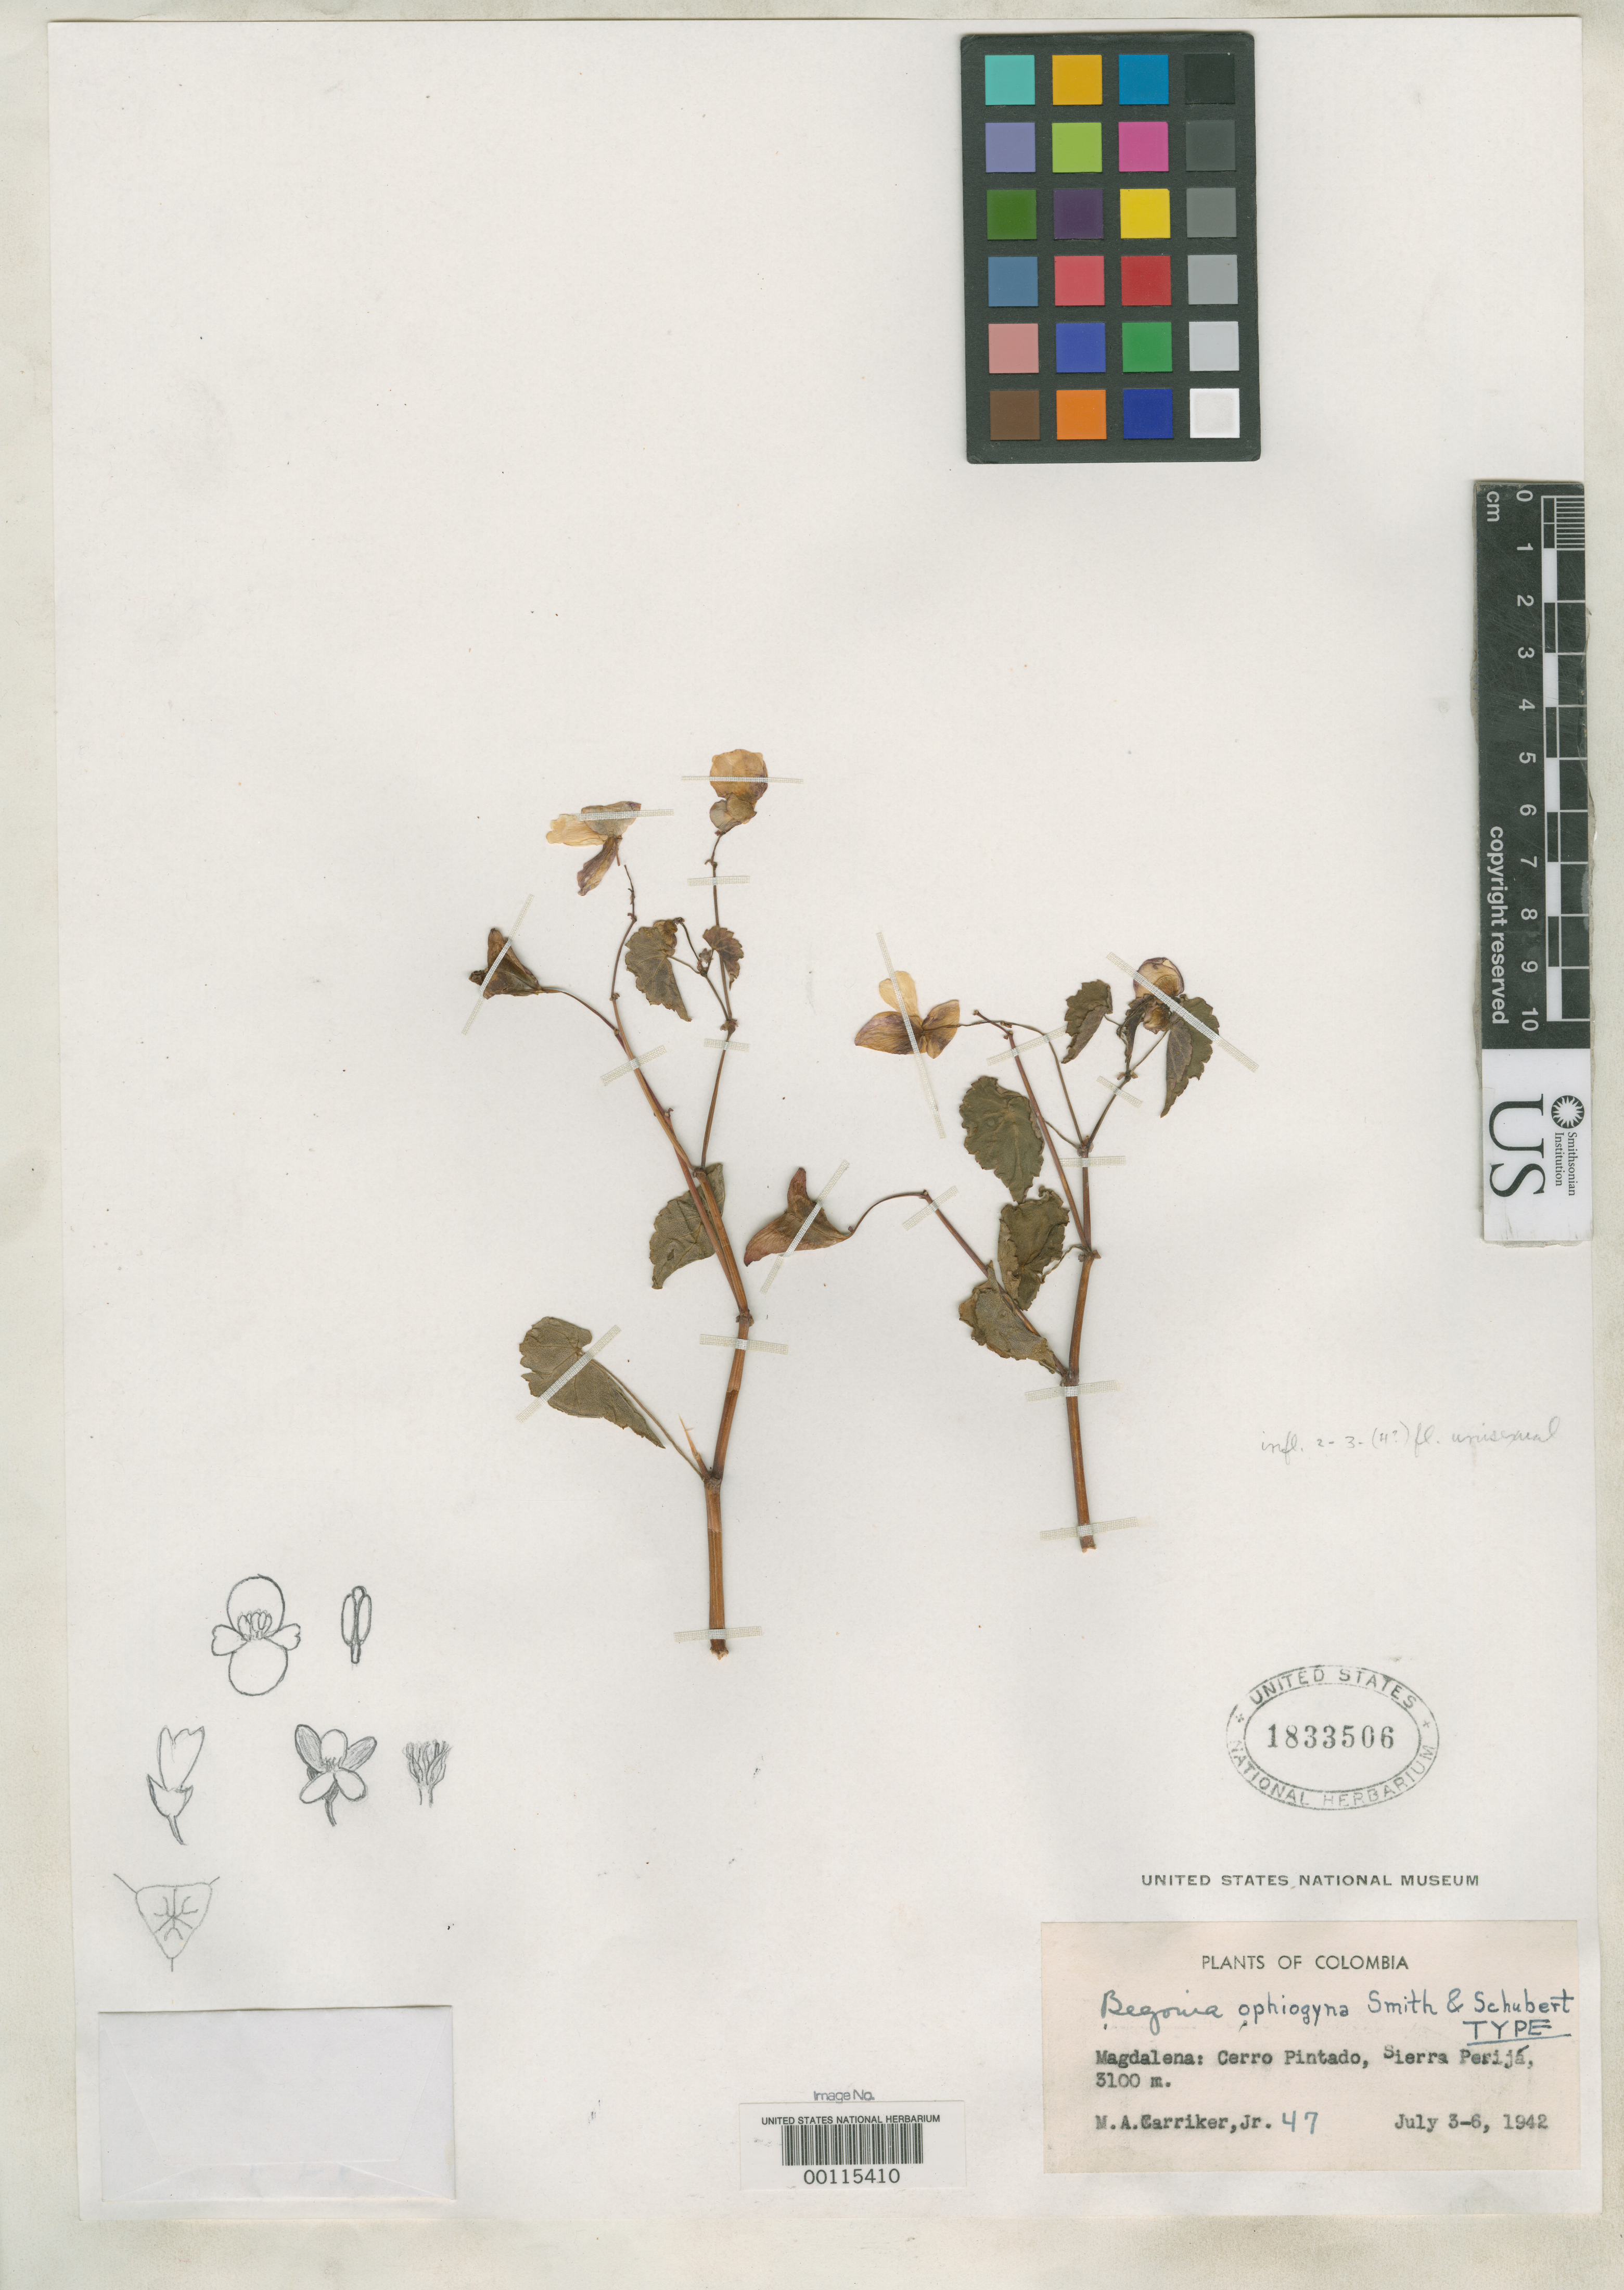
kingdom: Plantae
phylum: Tracheophyta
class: Magnoliopsida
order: Cucurbitales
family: Begoniaceae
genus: Begonia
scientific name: Begonia ophiogyna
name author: L.B. Sm. & B.G. Schub.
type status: Holotype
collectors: M. A. Carriker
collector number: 47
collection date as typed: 03 Jul 1942 to 06 Jul 1942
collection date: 1942-07-03/1942-07-06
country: Colombia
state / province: Magdalena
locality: Sierra Perija, Cerro Pintado.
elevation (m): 3100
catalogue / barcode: US 1833506